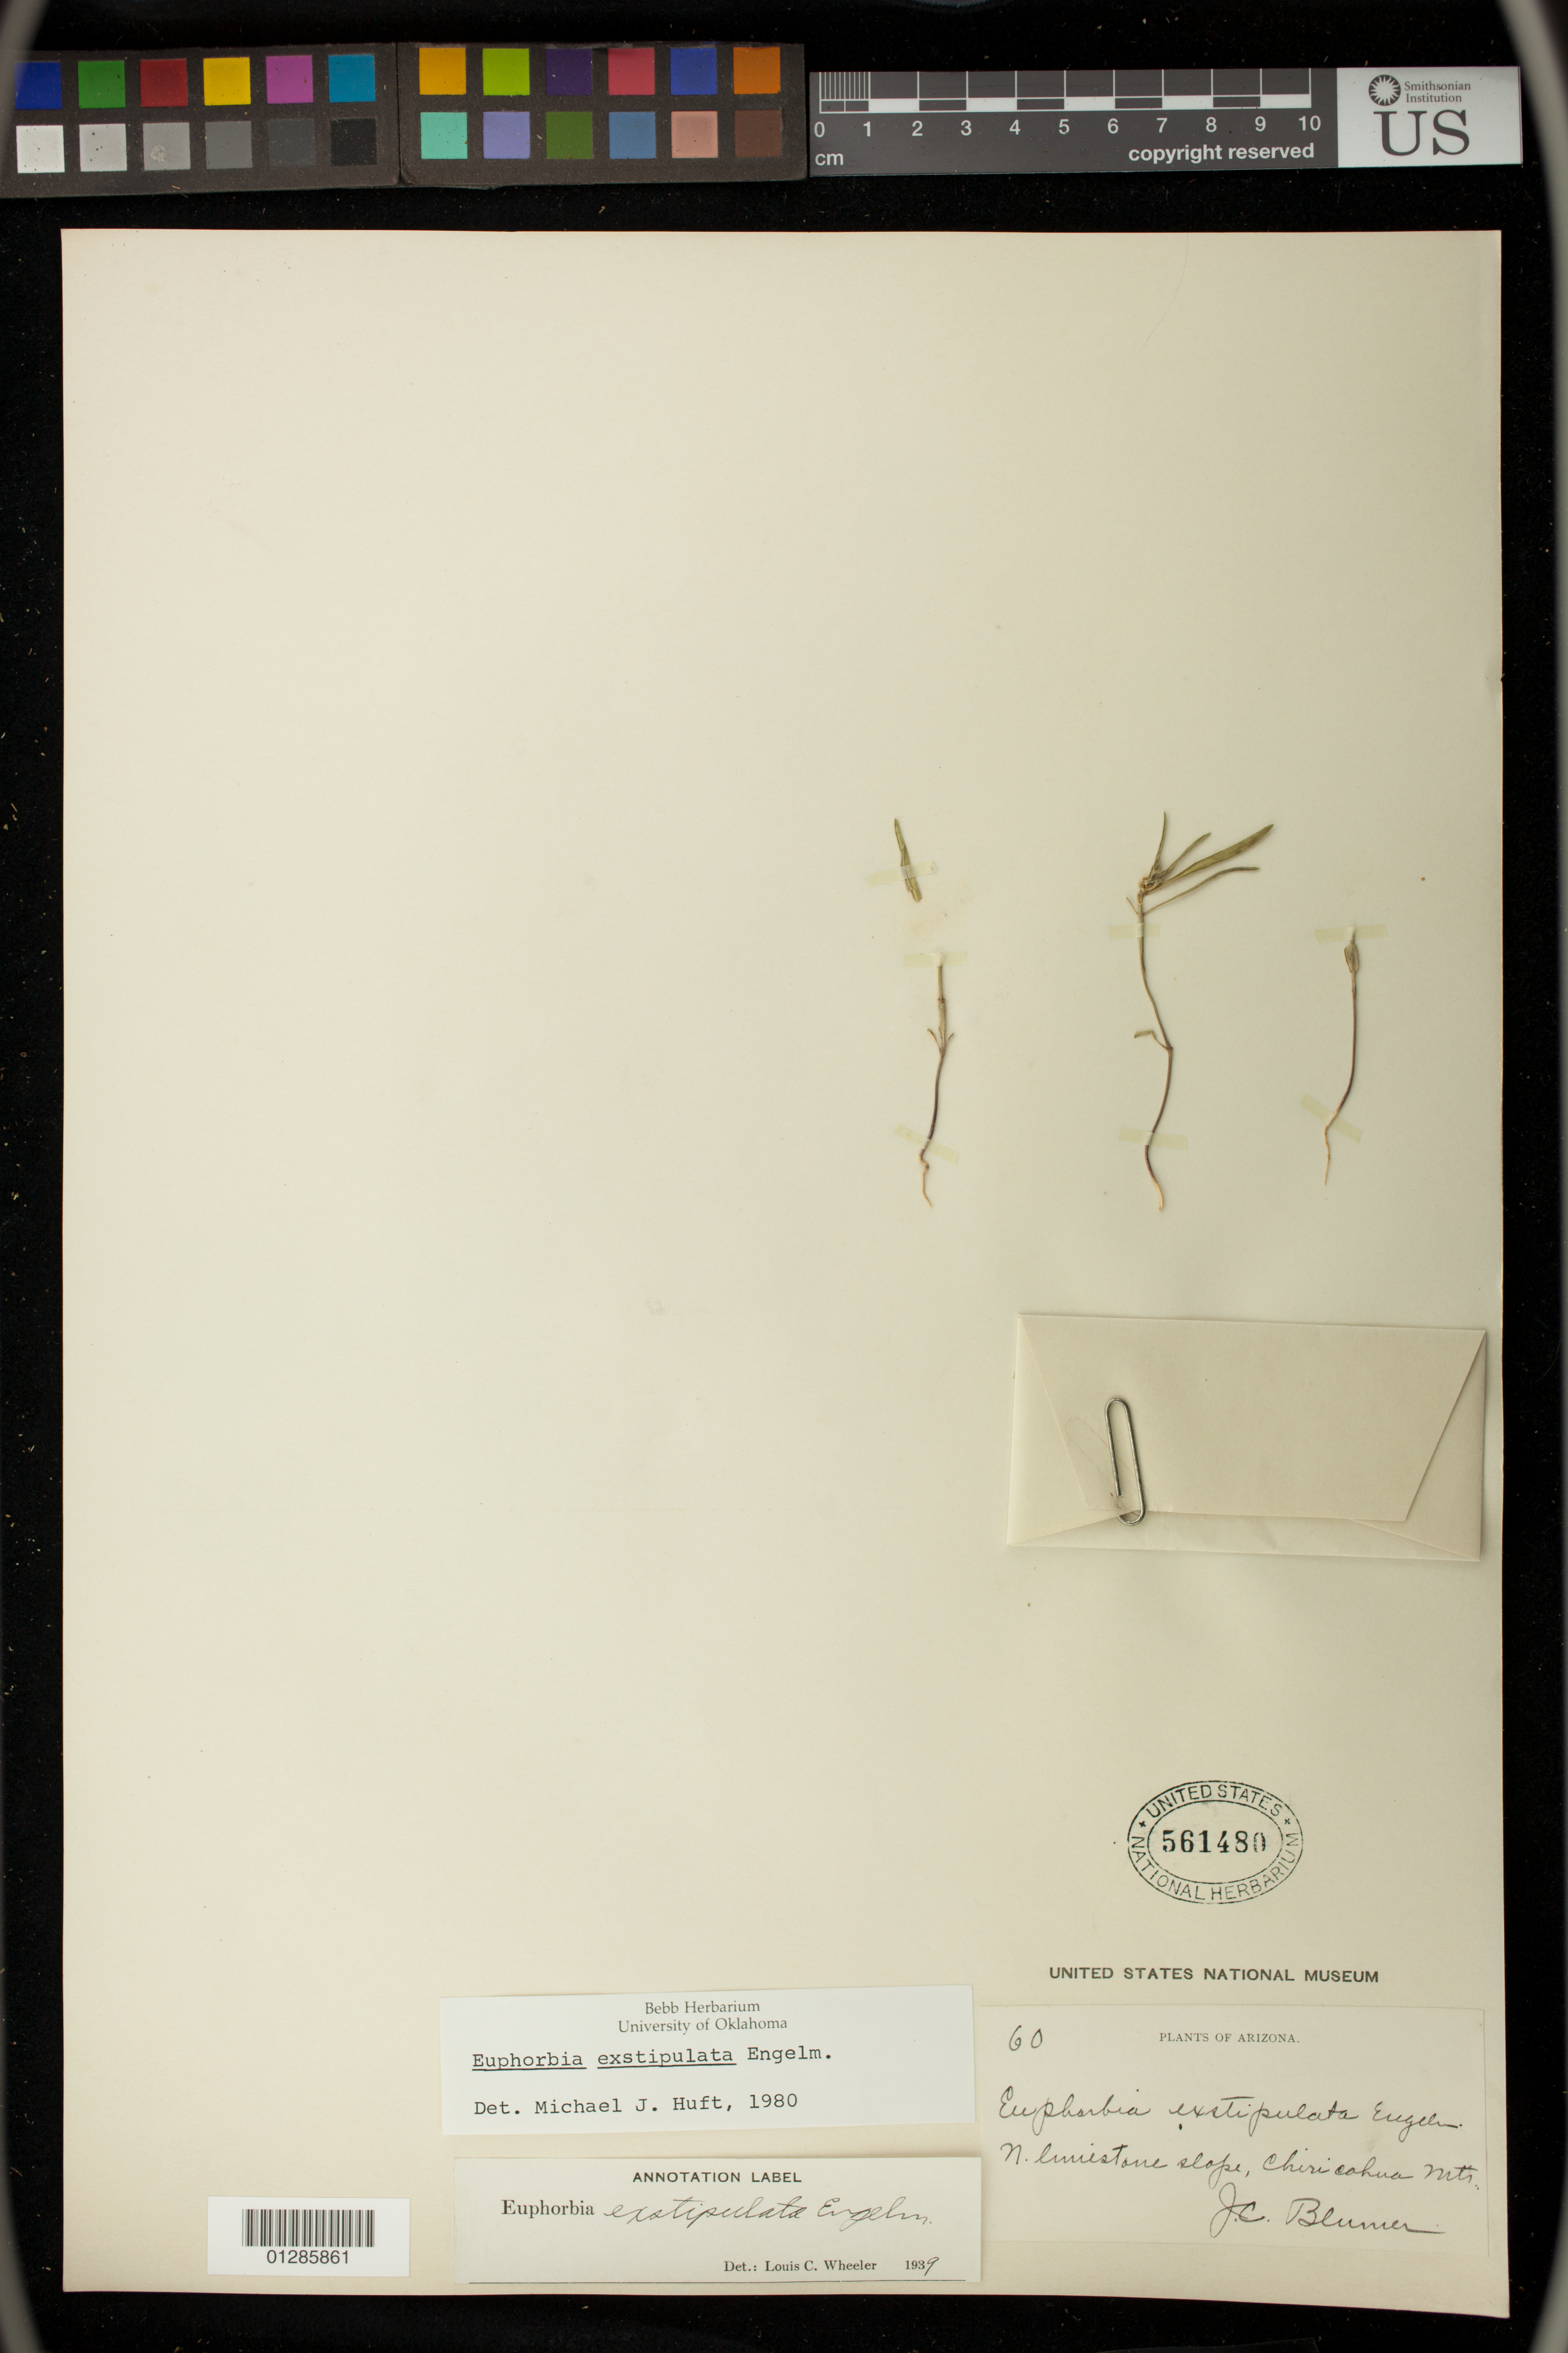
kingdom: Plantae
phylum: Tracheophyta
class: Magnoliopsida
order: Malpighiales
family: Euphorbiaceae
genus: Euphorbia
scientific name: Euphorbia exstipulata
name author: Engelm. in Emory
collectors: J. C. Blumer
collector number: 60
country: United States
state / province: Arizona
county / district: Cochise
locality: Chiricahua Mts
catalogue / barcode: US 561480